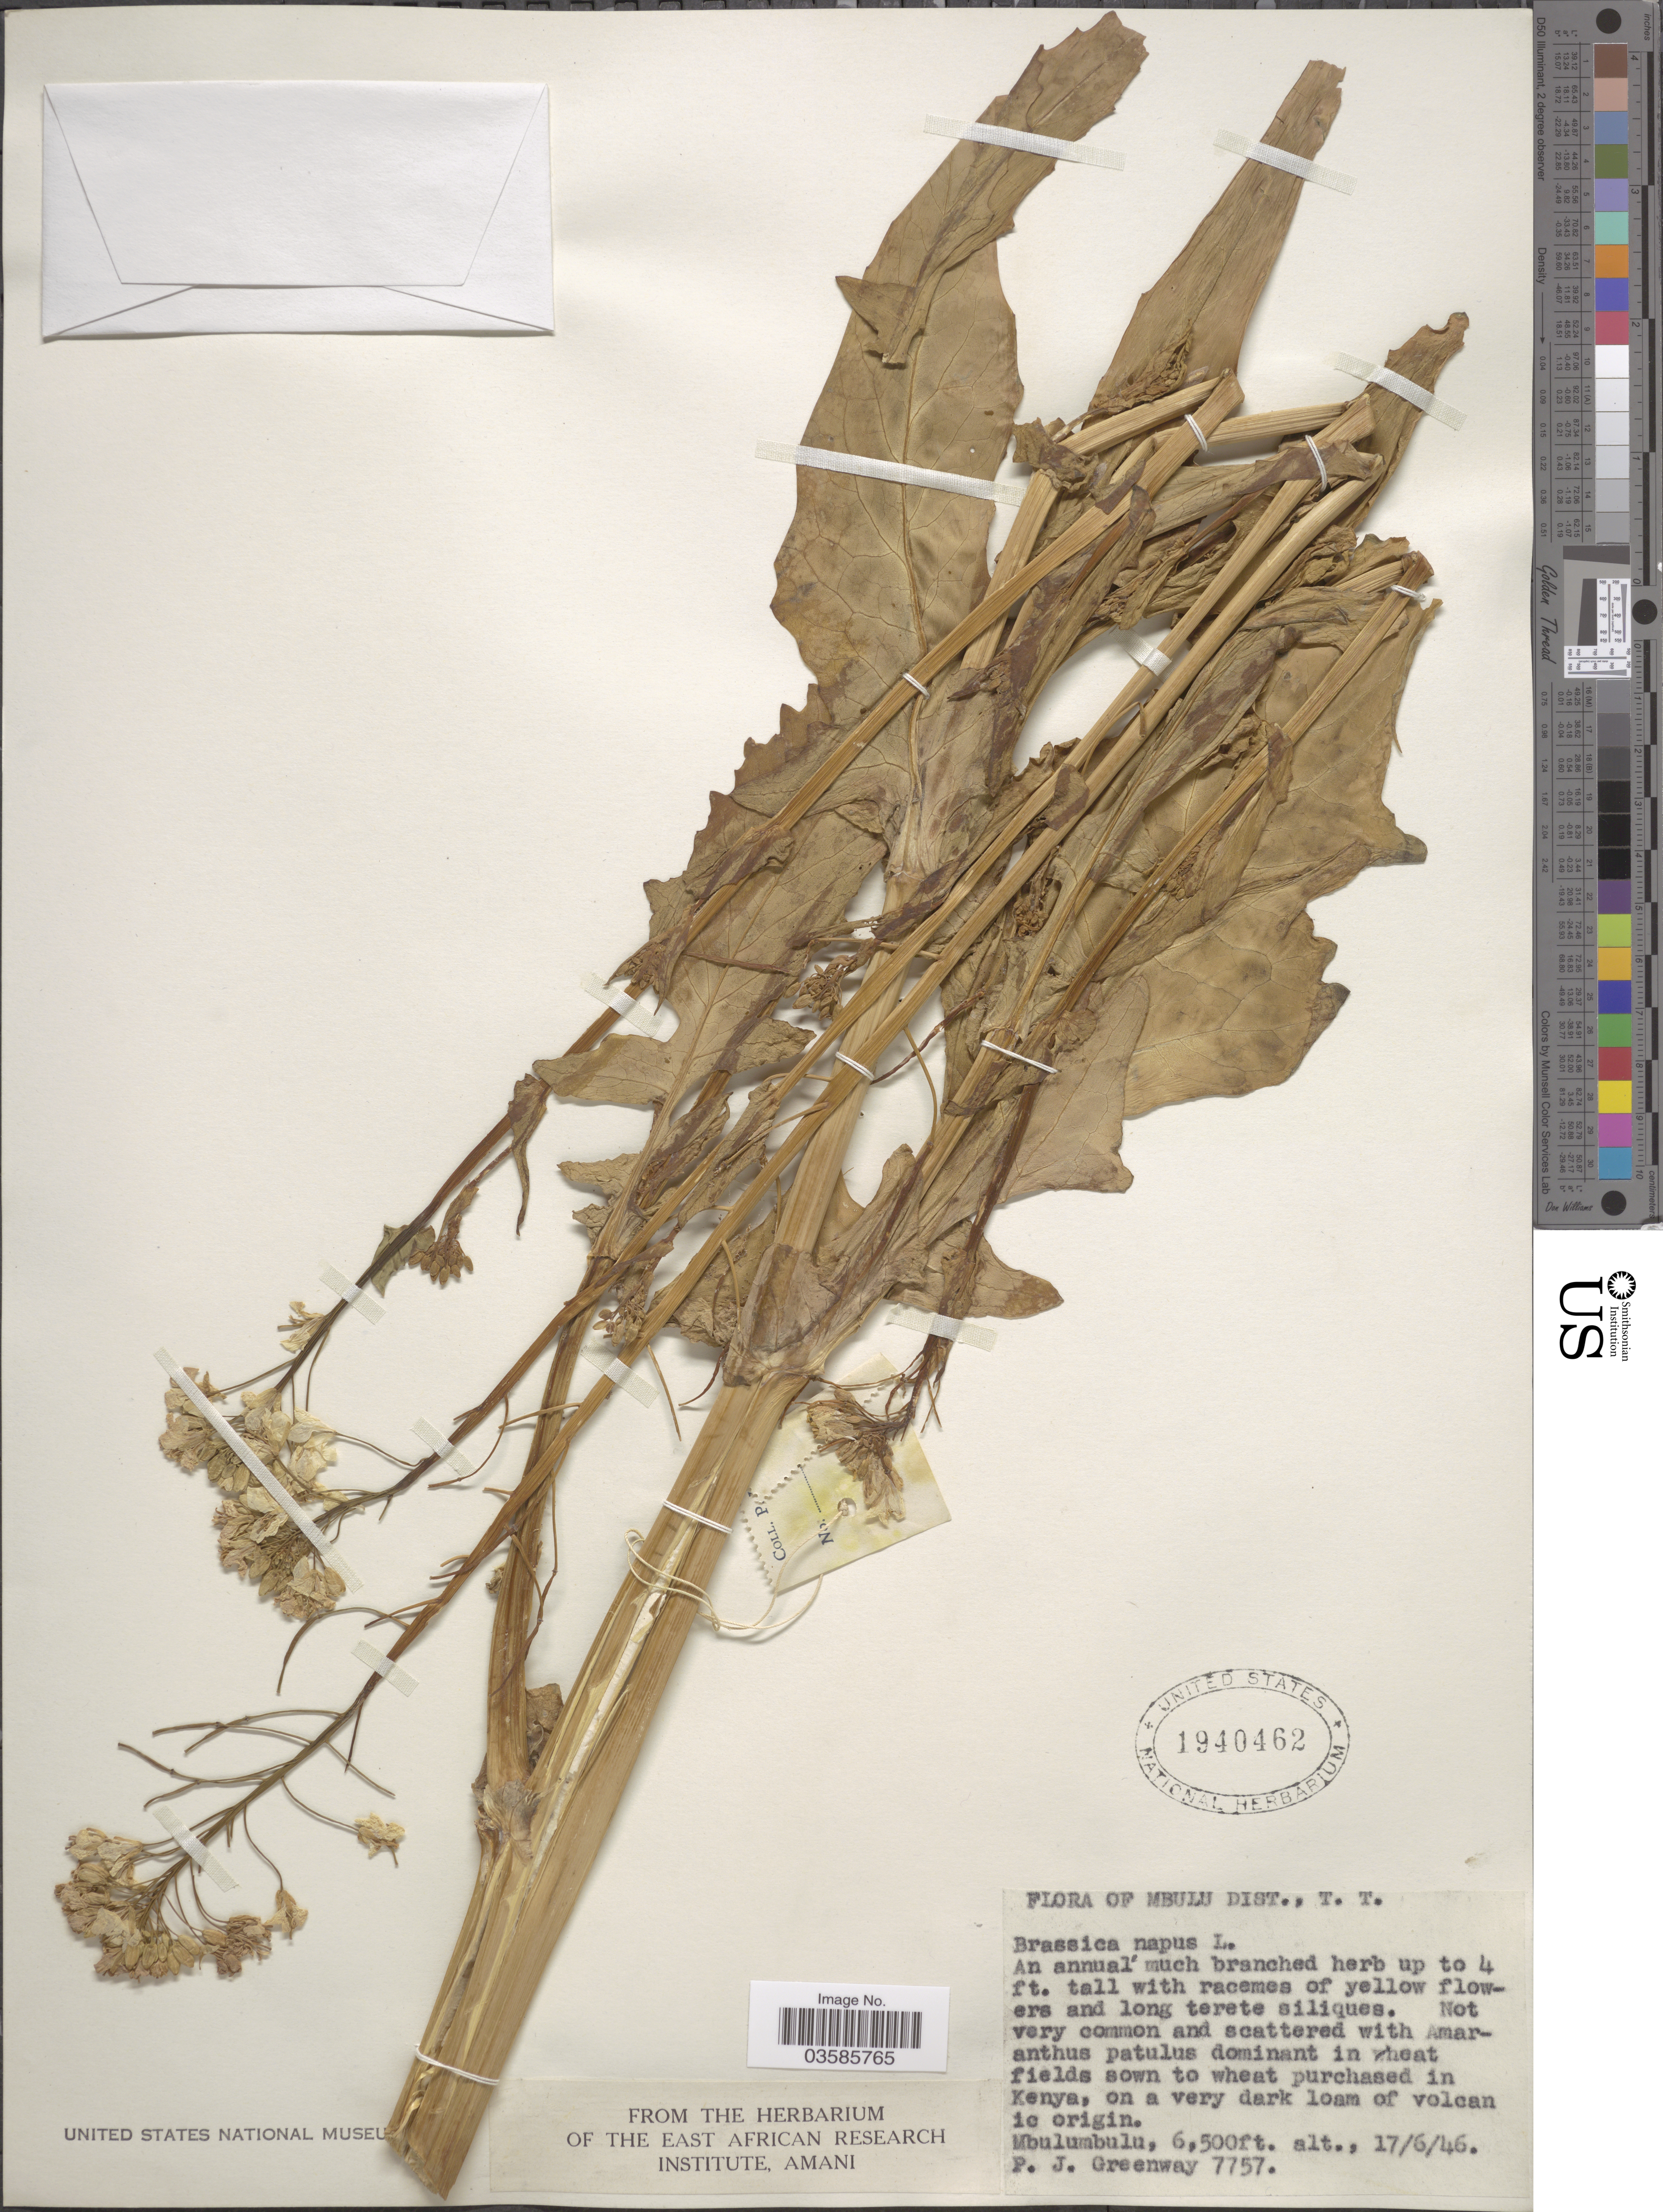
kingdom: Plantae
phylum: Tracheophyta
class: Magnoliopsida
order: Brassicales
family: Brassicaceae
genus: Brassica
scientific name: Brassica napus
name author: L.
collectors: P. J. Greenway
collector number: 7757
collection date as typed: Transcribed d/m/y: 17/6/46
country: Kenya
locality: Mbulu Dist., T.T. Purchased in Kenya. Mbulumbulu.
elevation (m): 1981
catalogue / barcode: US 1940462